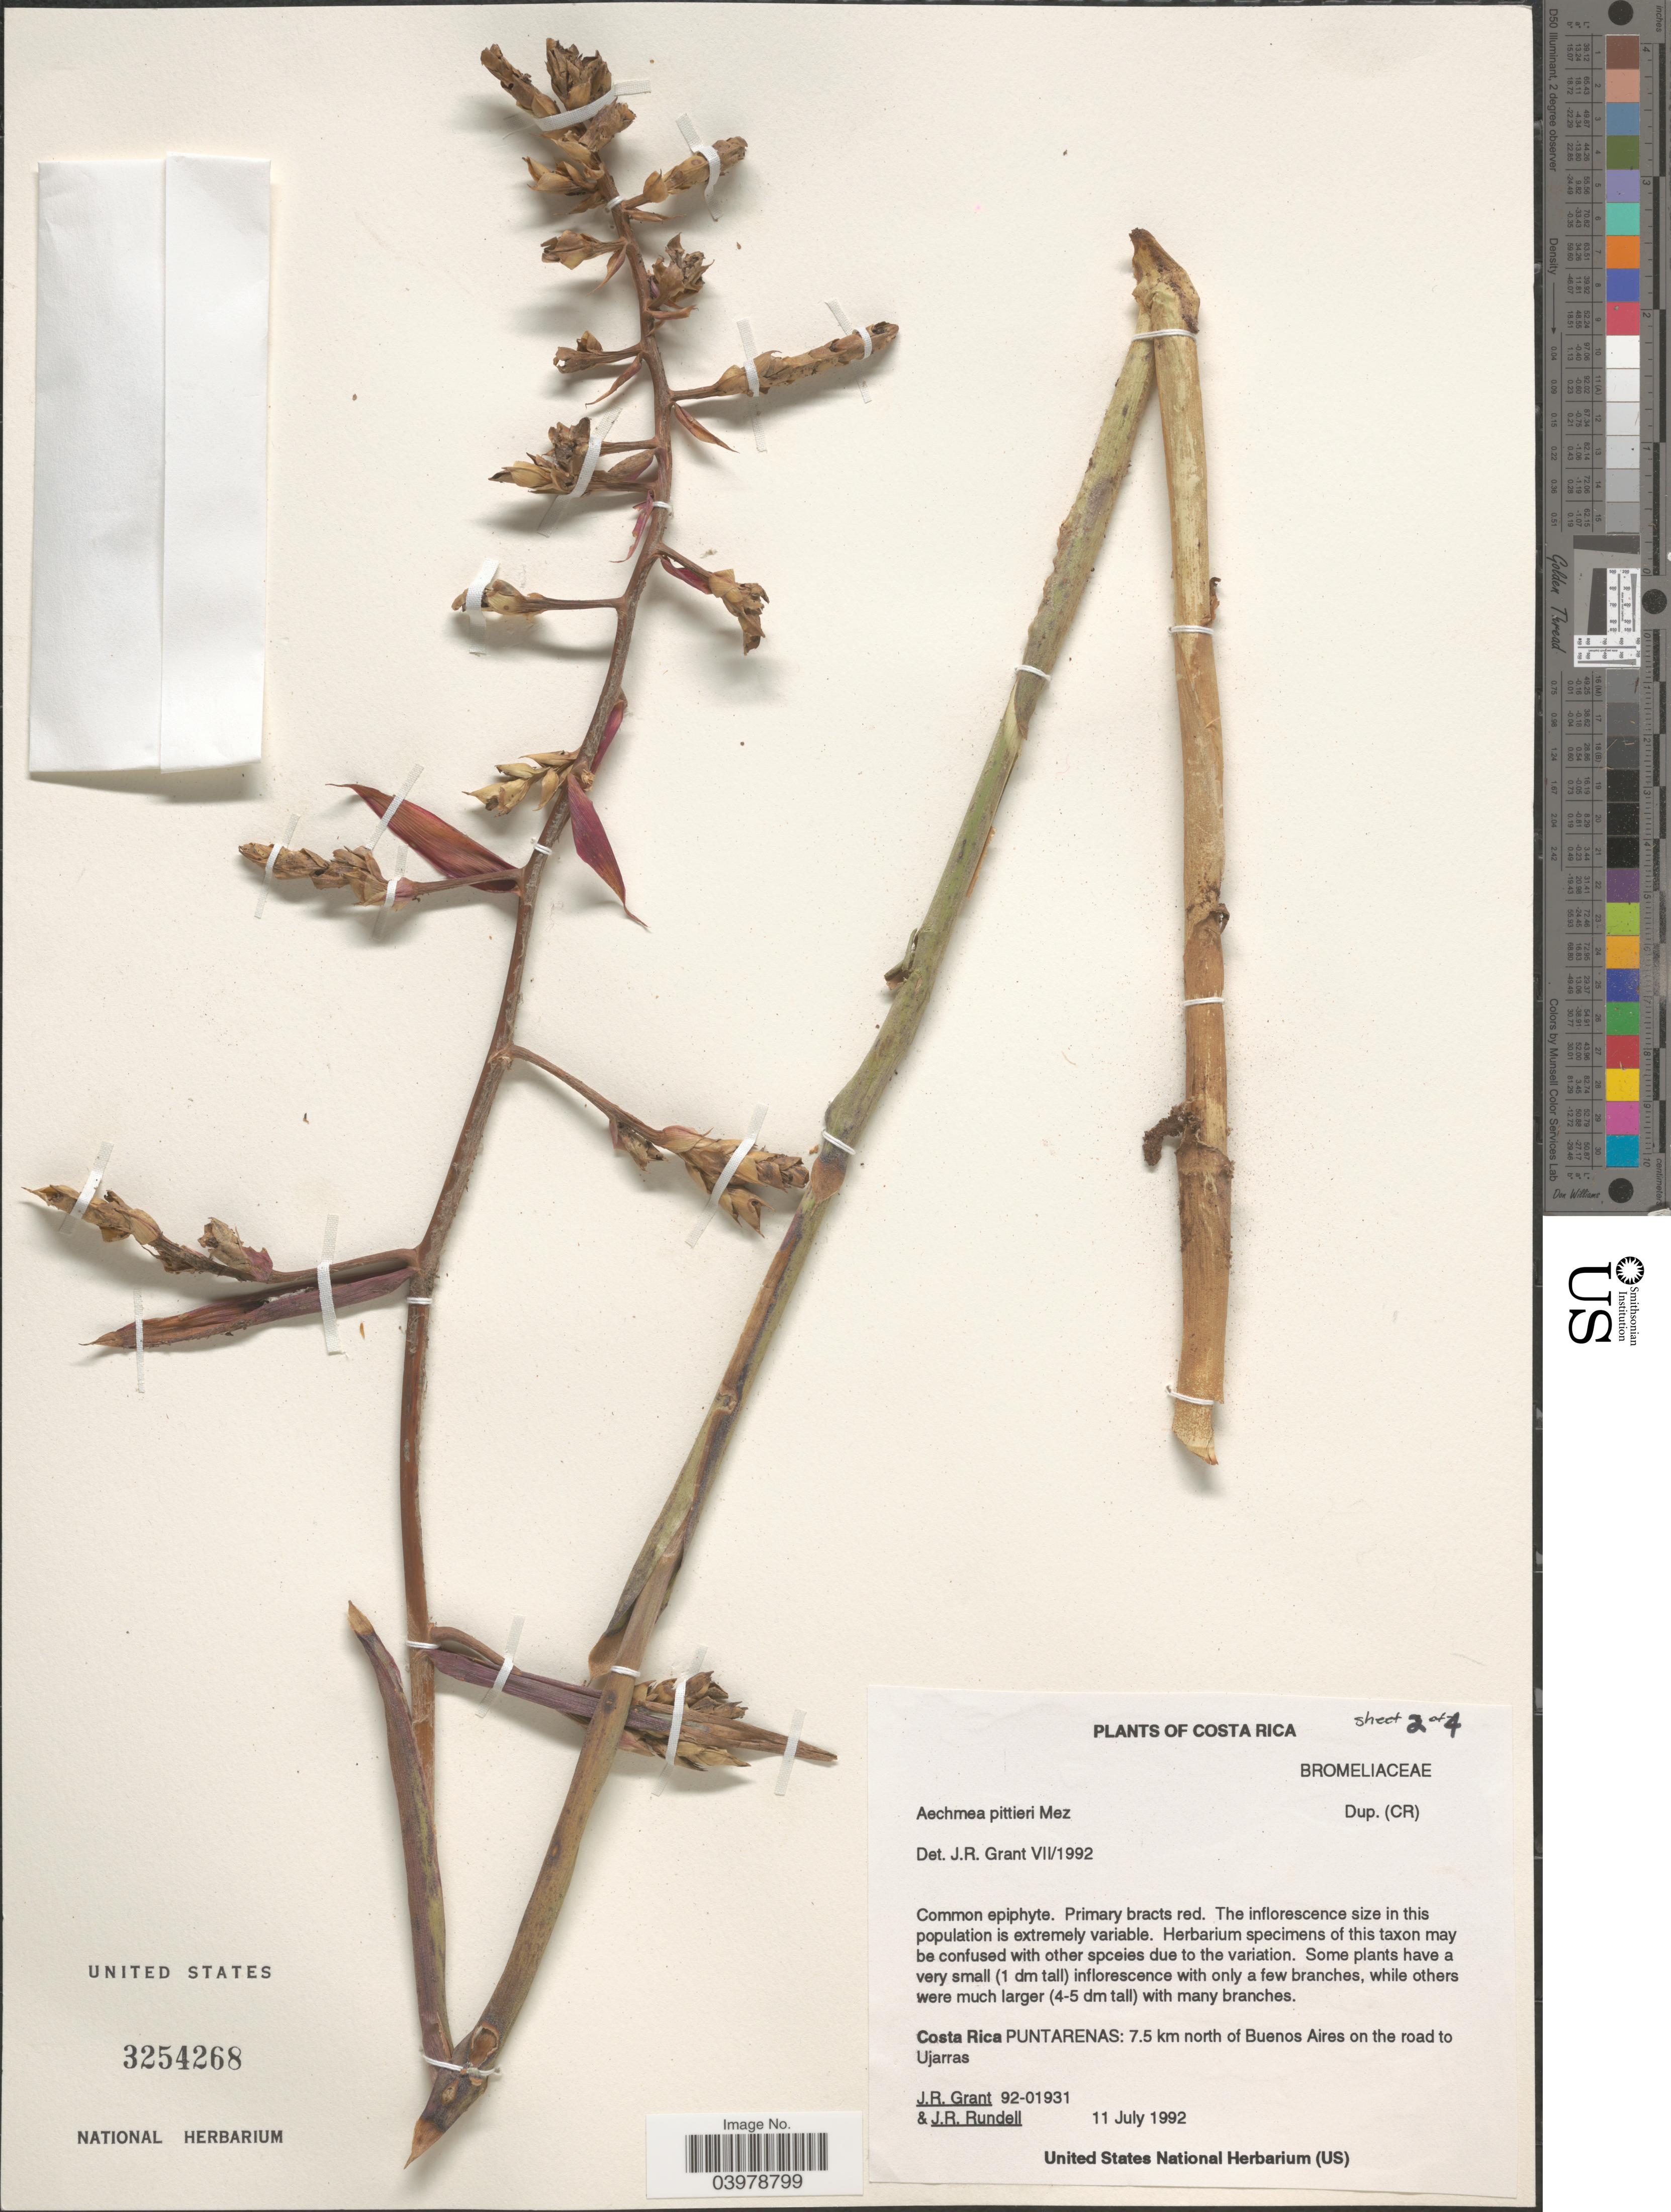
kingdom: Plantae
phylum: Tracheophyta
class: Liliopsida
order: Poales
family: Bromeliaceae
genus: Aechmea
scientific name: Aechmea pittieri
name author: Mez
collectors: J. Grant & J. R. Rundell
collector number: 92-01931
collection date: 1992-07-11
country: Costa Rica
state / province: Puntarenas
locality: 7.5 km north of Buenos Aires on the road to Ujarras.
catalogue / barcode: US 3254268